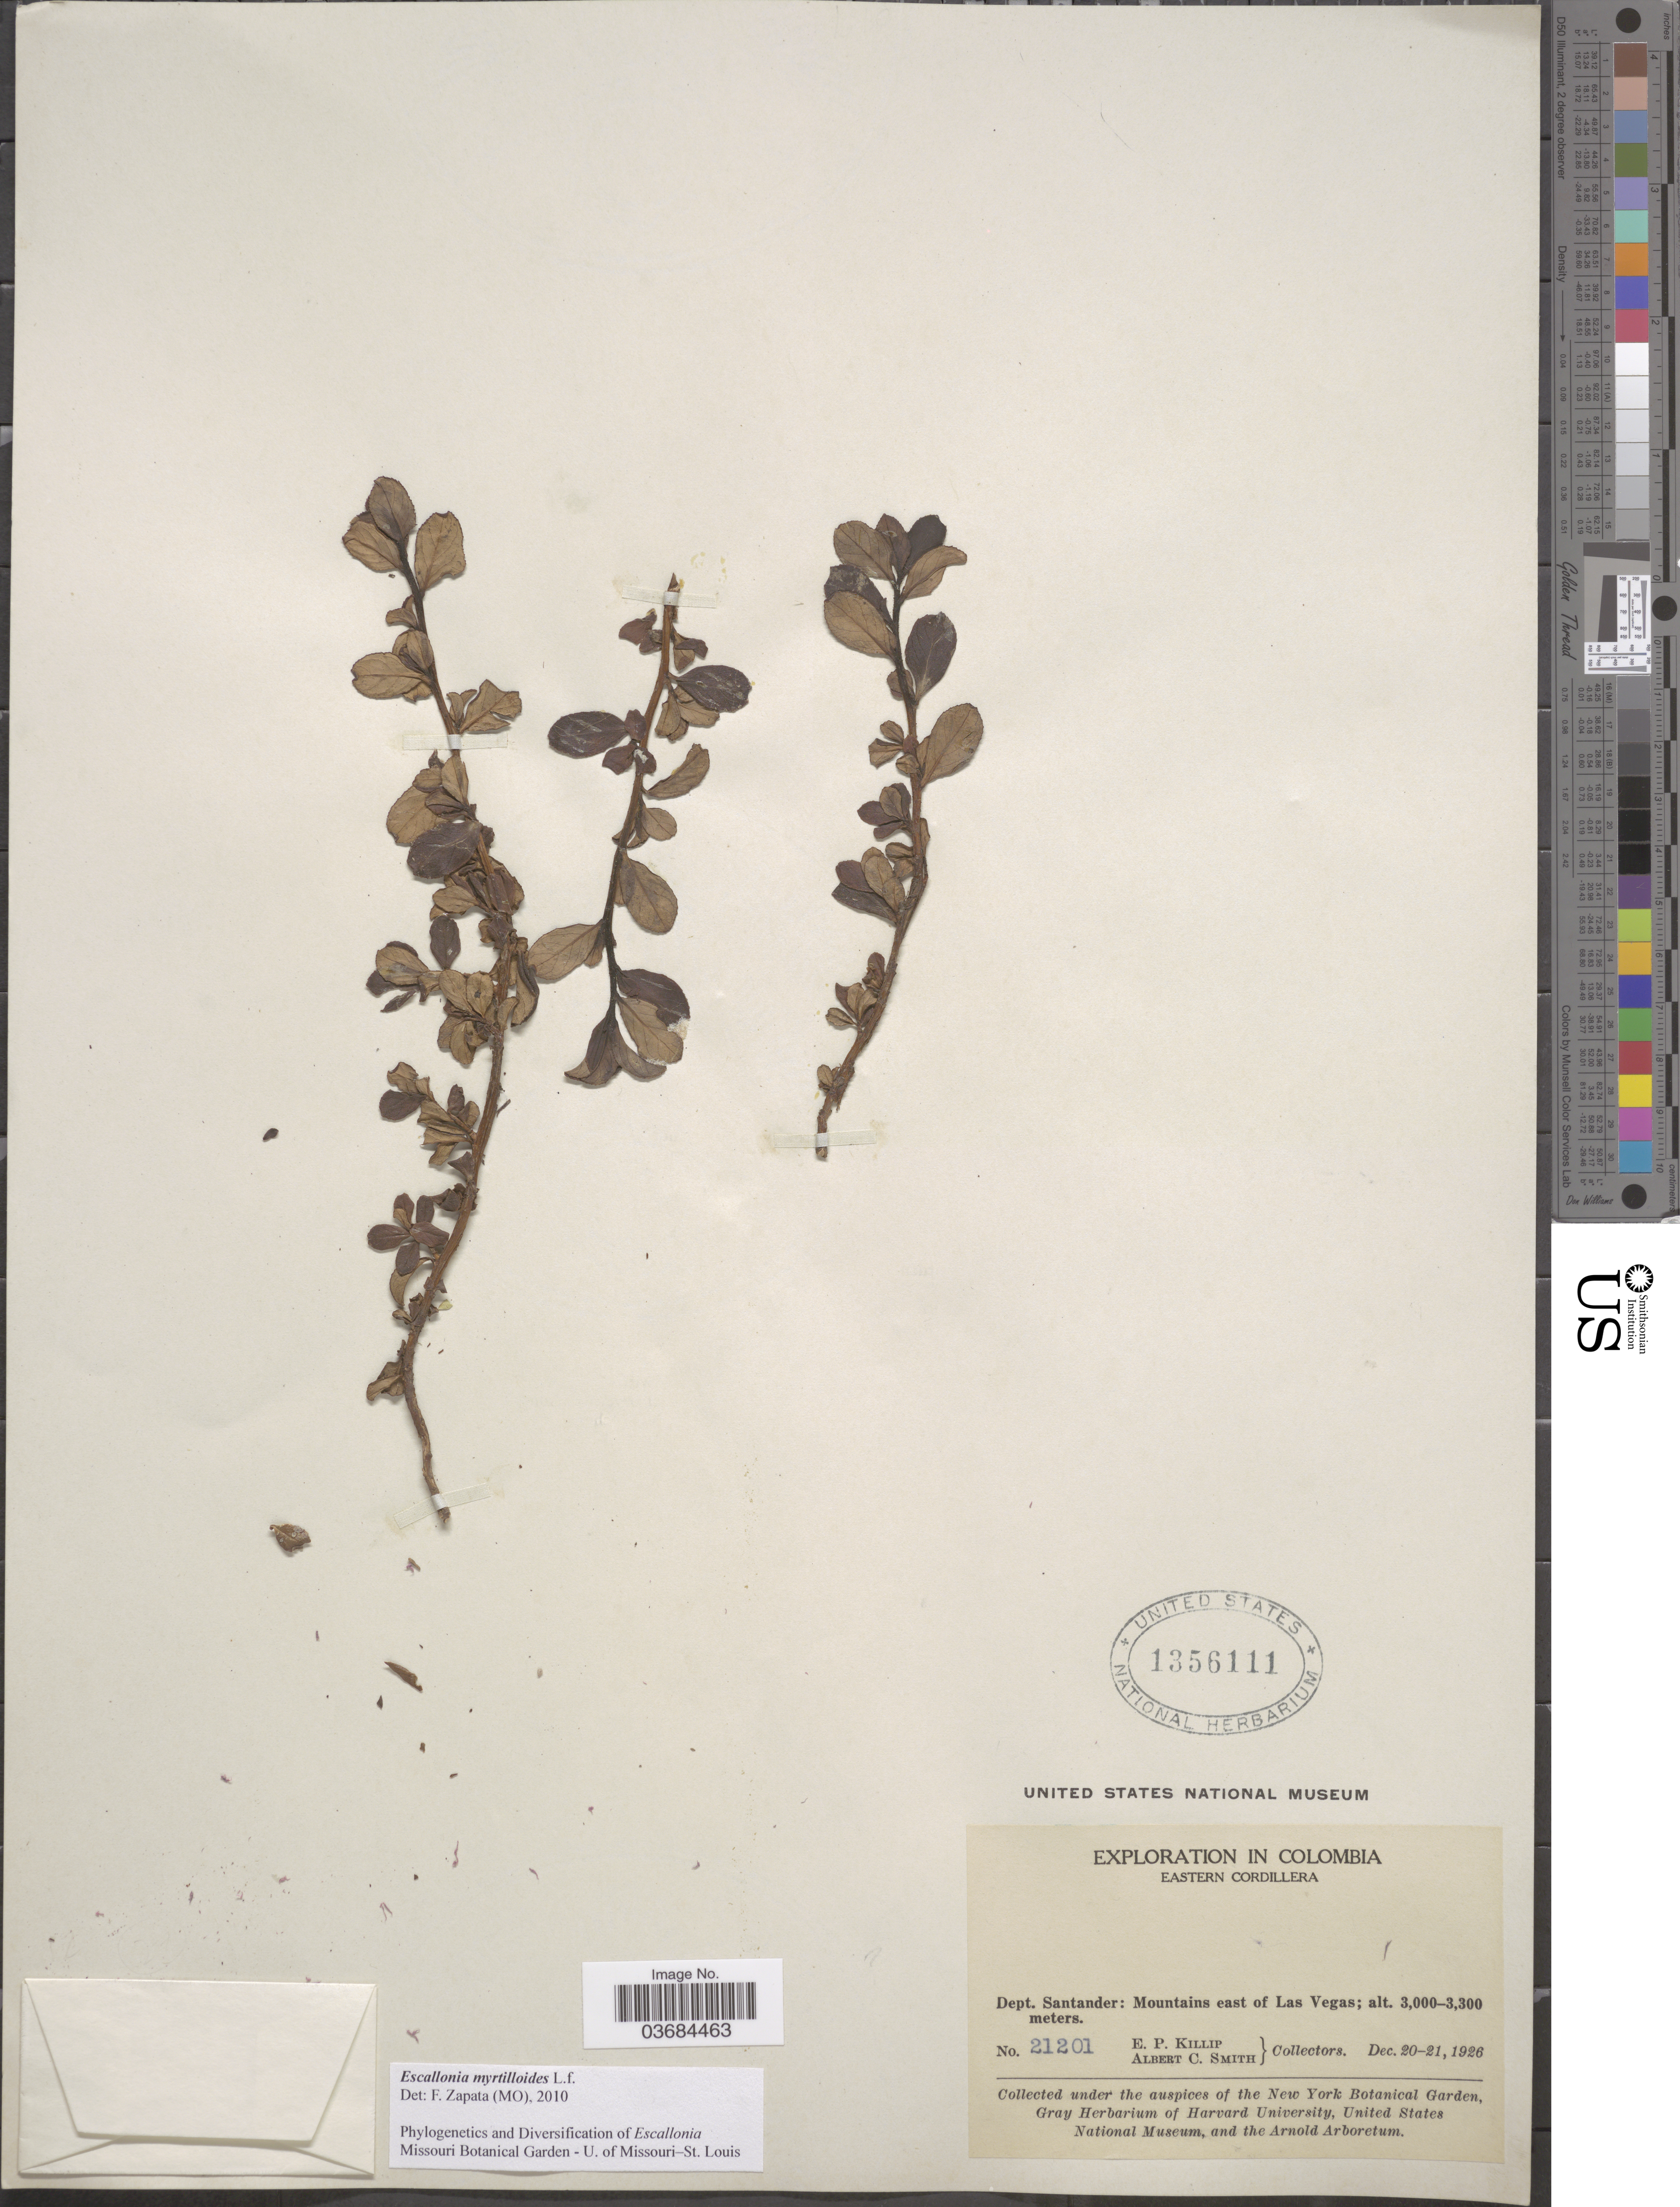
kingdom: Plantae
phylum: Tracheophyta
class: Magnoliopsida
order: Escalloniales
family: Escalloniaceae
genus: Escallonia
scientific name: Escallonia myrtilloides var. myrtilloides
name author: L. f.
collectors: E. P. Killip & A. C. Smith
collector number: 21201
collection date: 1926-12-20/1926-12-21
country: Colombia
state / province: Santander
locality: Exploration in Colombia. Eastern Cordillera. Dept. Santander: Mountains east of Las Vegas.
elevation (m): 3000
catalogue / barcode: US 1356111